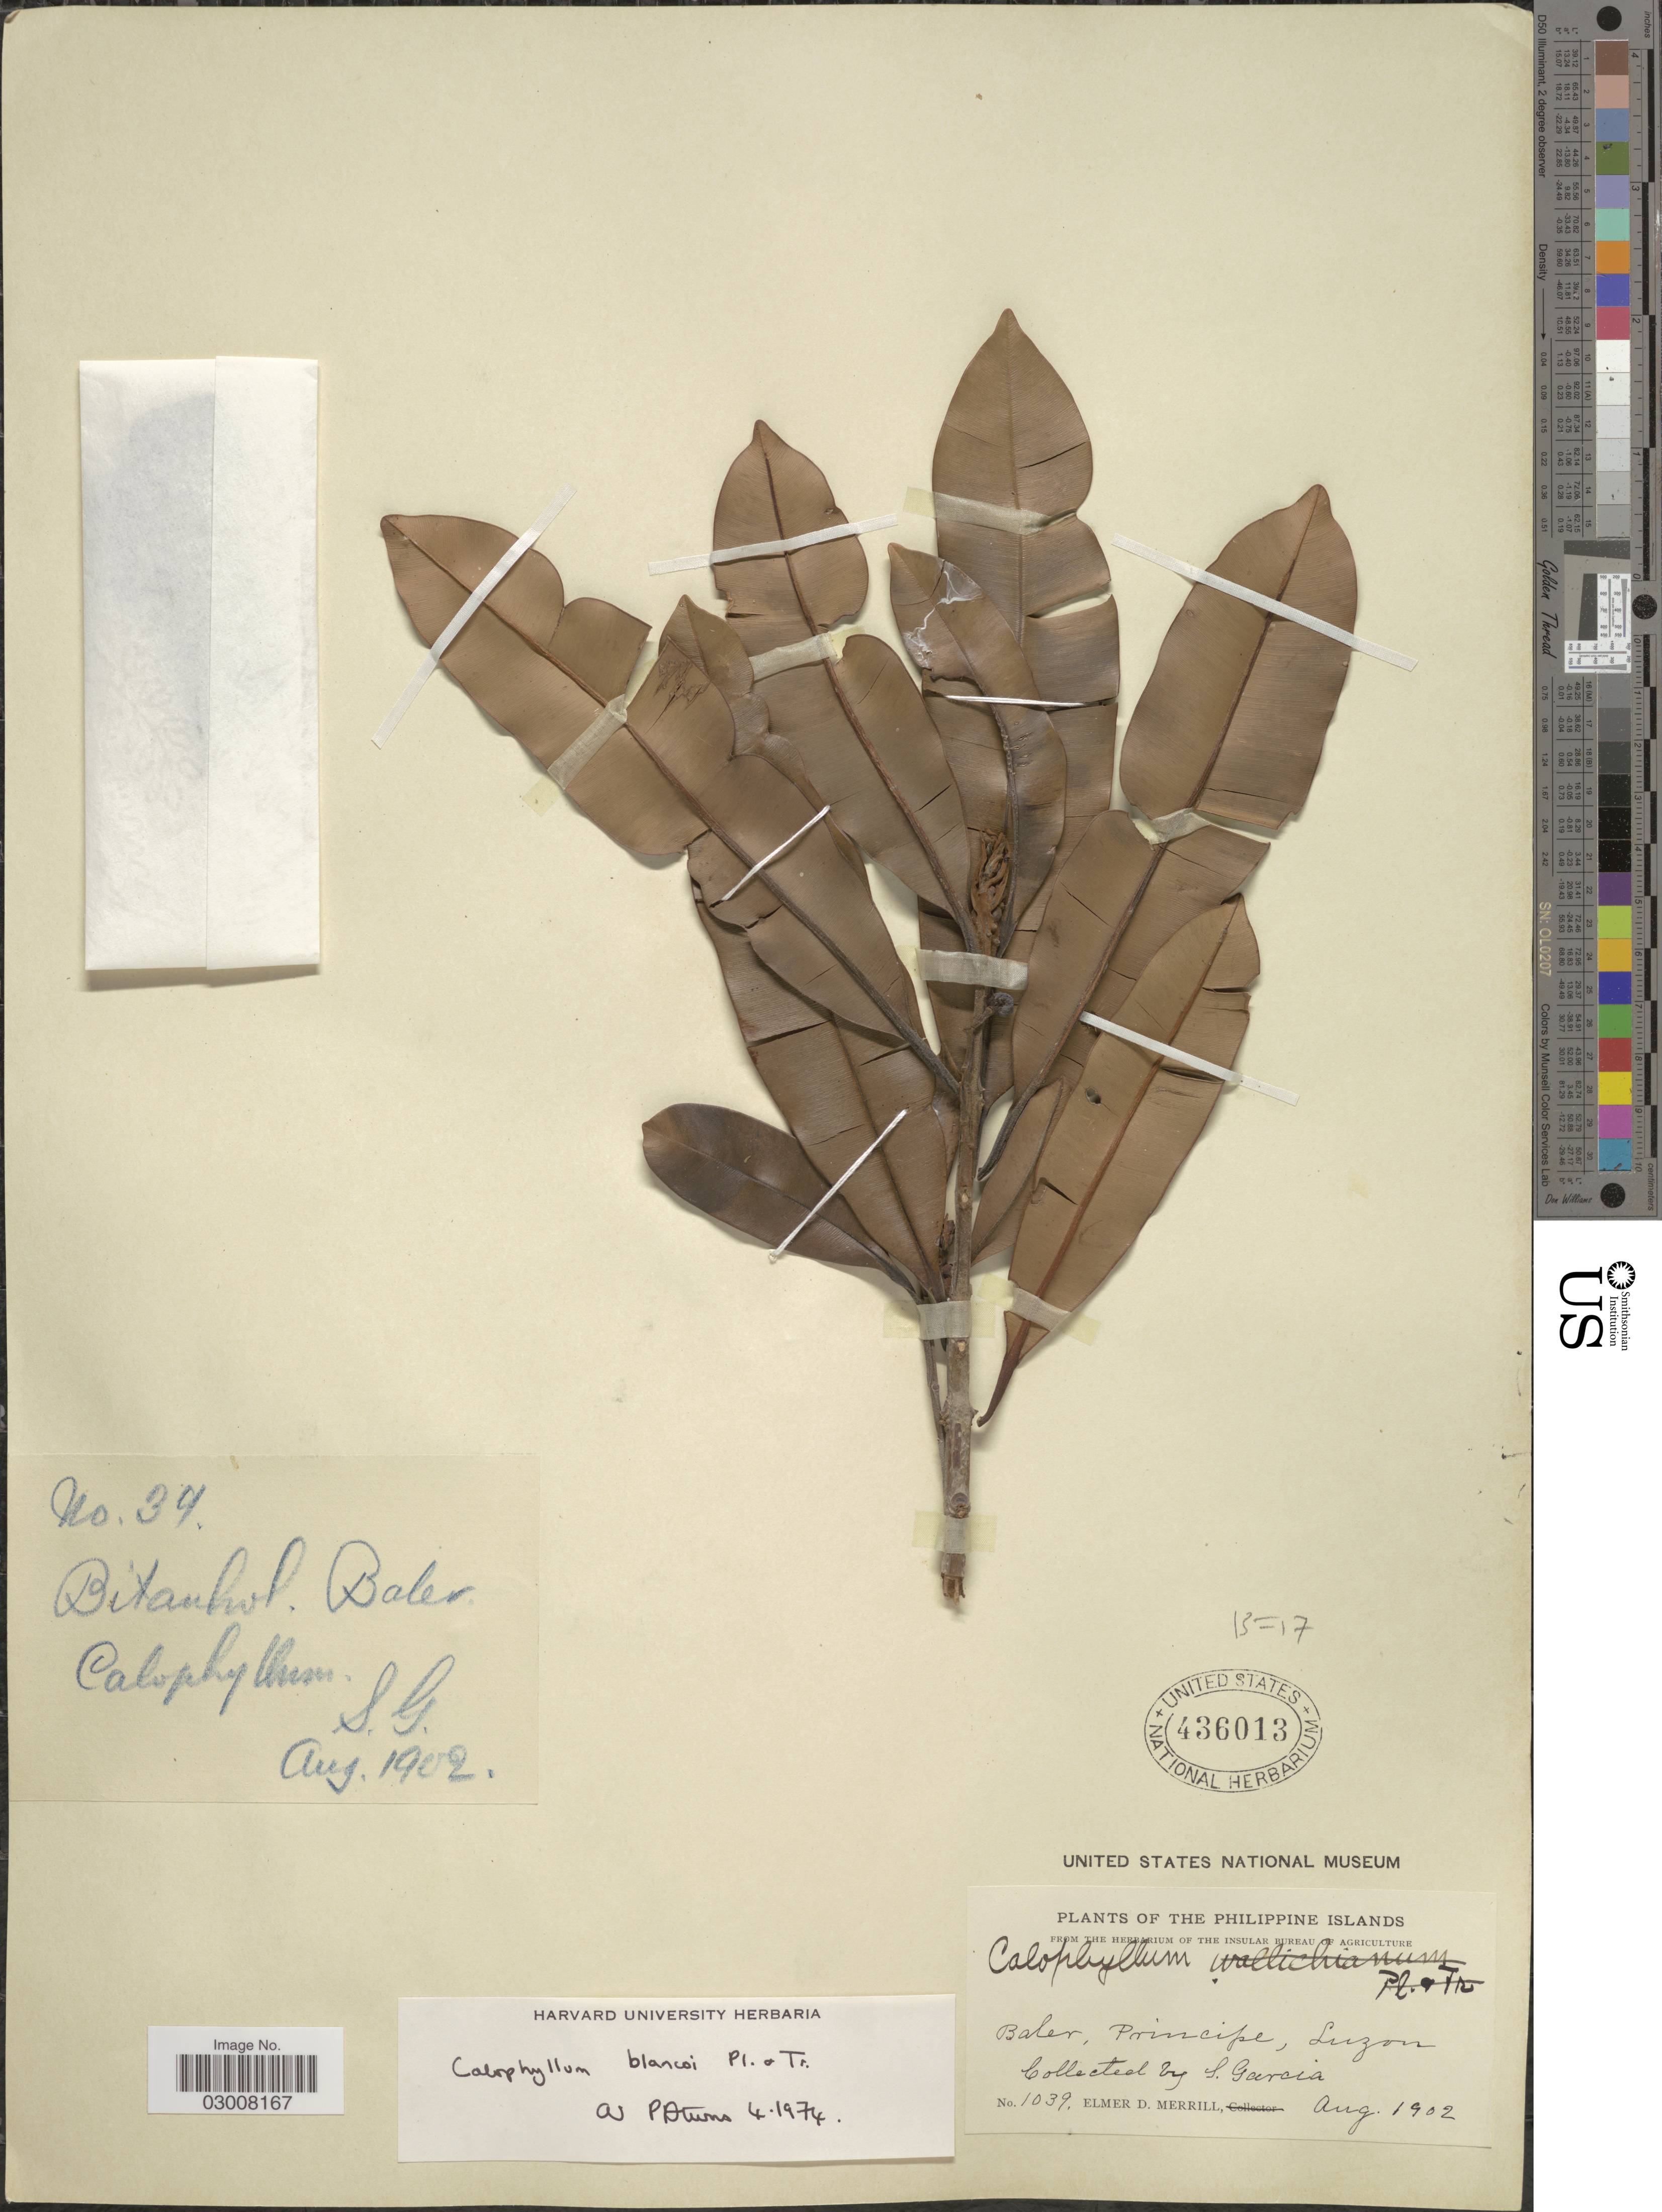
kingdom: Plantae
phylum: Tracheophyta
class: Magnoliopsida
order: Malpighiales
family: Calophyllaceae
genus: Calophyllum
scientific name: Calophyllum blancoi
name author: Planch. & Triana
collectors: S. Garcia & E. D. Merrill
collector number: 1039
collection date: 1902-08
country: Philippines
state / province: Central Luzon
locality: Baler, Principe, Luzon.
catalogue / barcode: US 436013